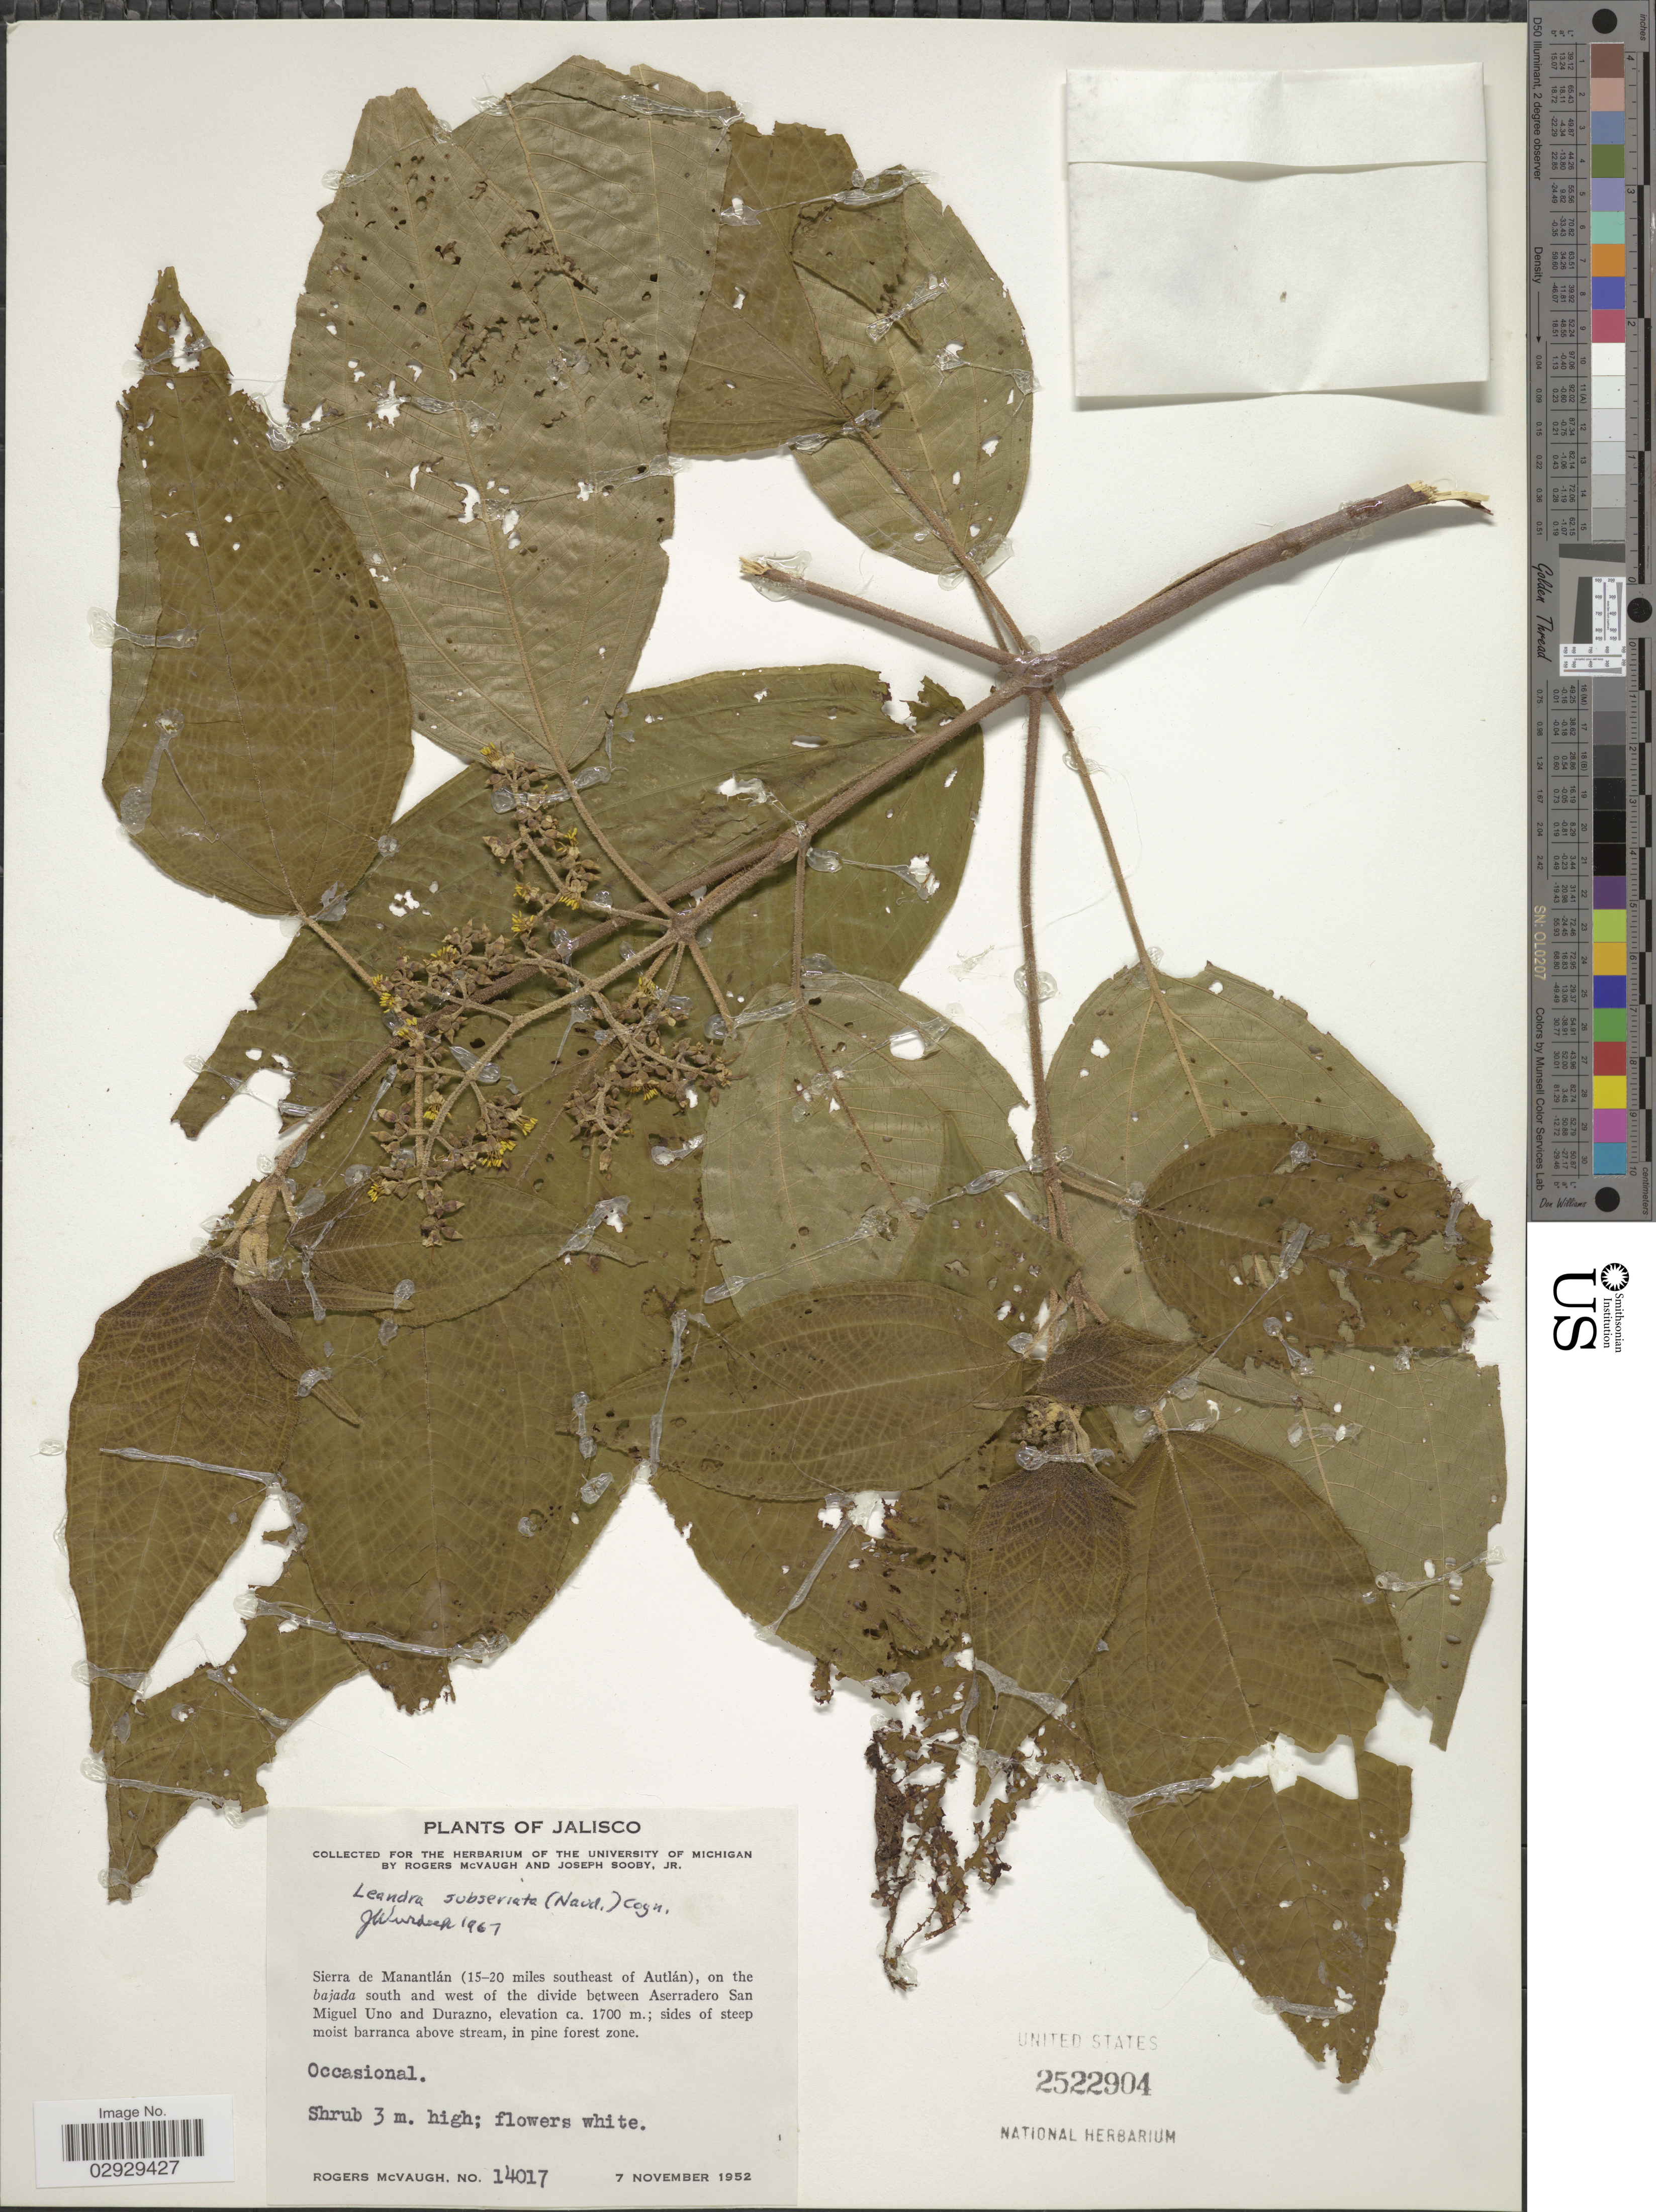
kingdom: Plantae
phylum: Tracheophyta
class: Magnoliopsida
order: Myrtales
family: Melastomataceae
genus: Leandra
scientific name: Leandra subseriata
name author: (Naudin) Cogn.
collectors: R. McVaugh & J. Sooby Jr.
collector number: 14017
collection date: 1952-11-07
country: Mexico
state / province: Jalisco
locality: Sierra de Manantlán (15-20 miles southeast of Autlán), on the bajada south and west of the divide between Aserradero San Miguel Uno and Durazno.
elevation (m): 1700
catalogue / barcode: US 2522904